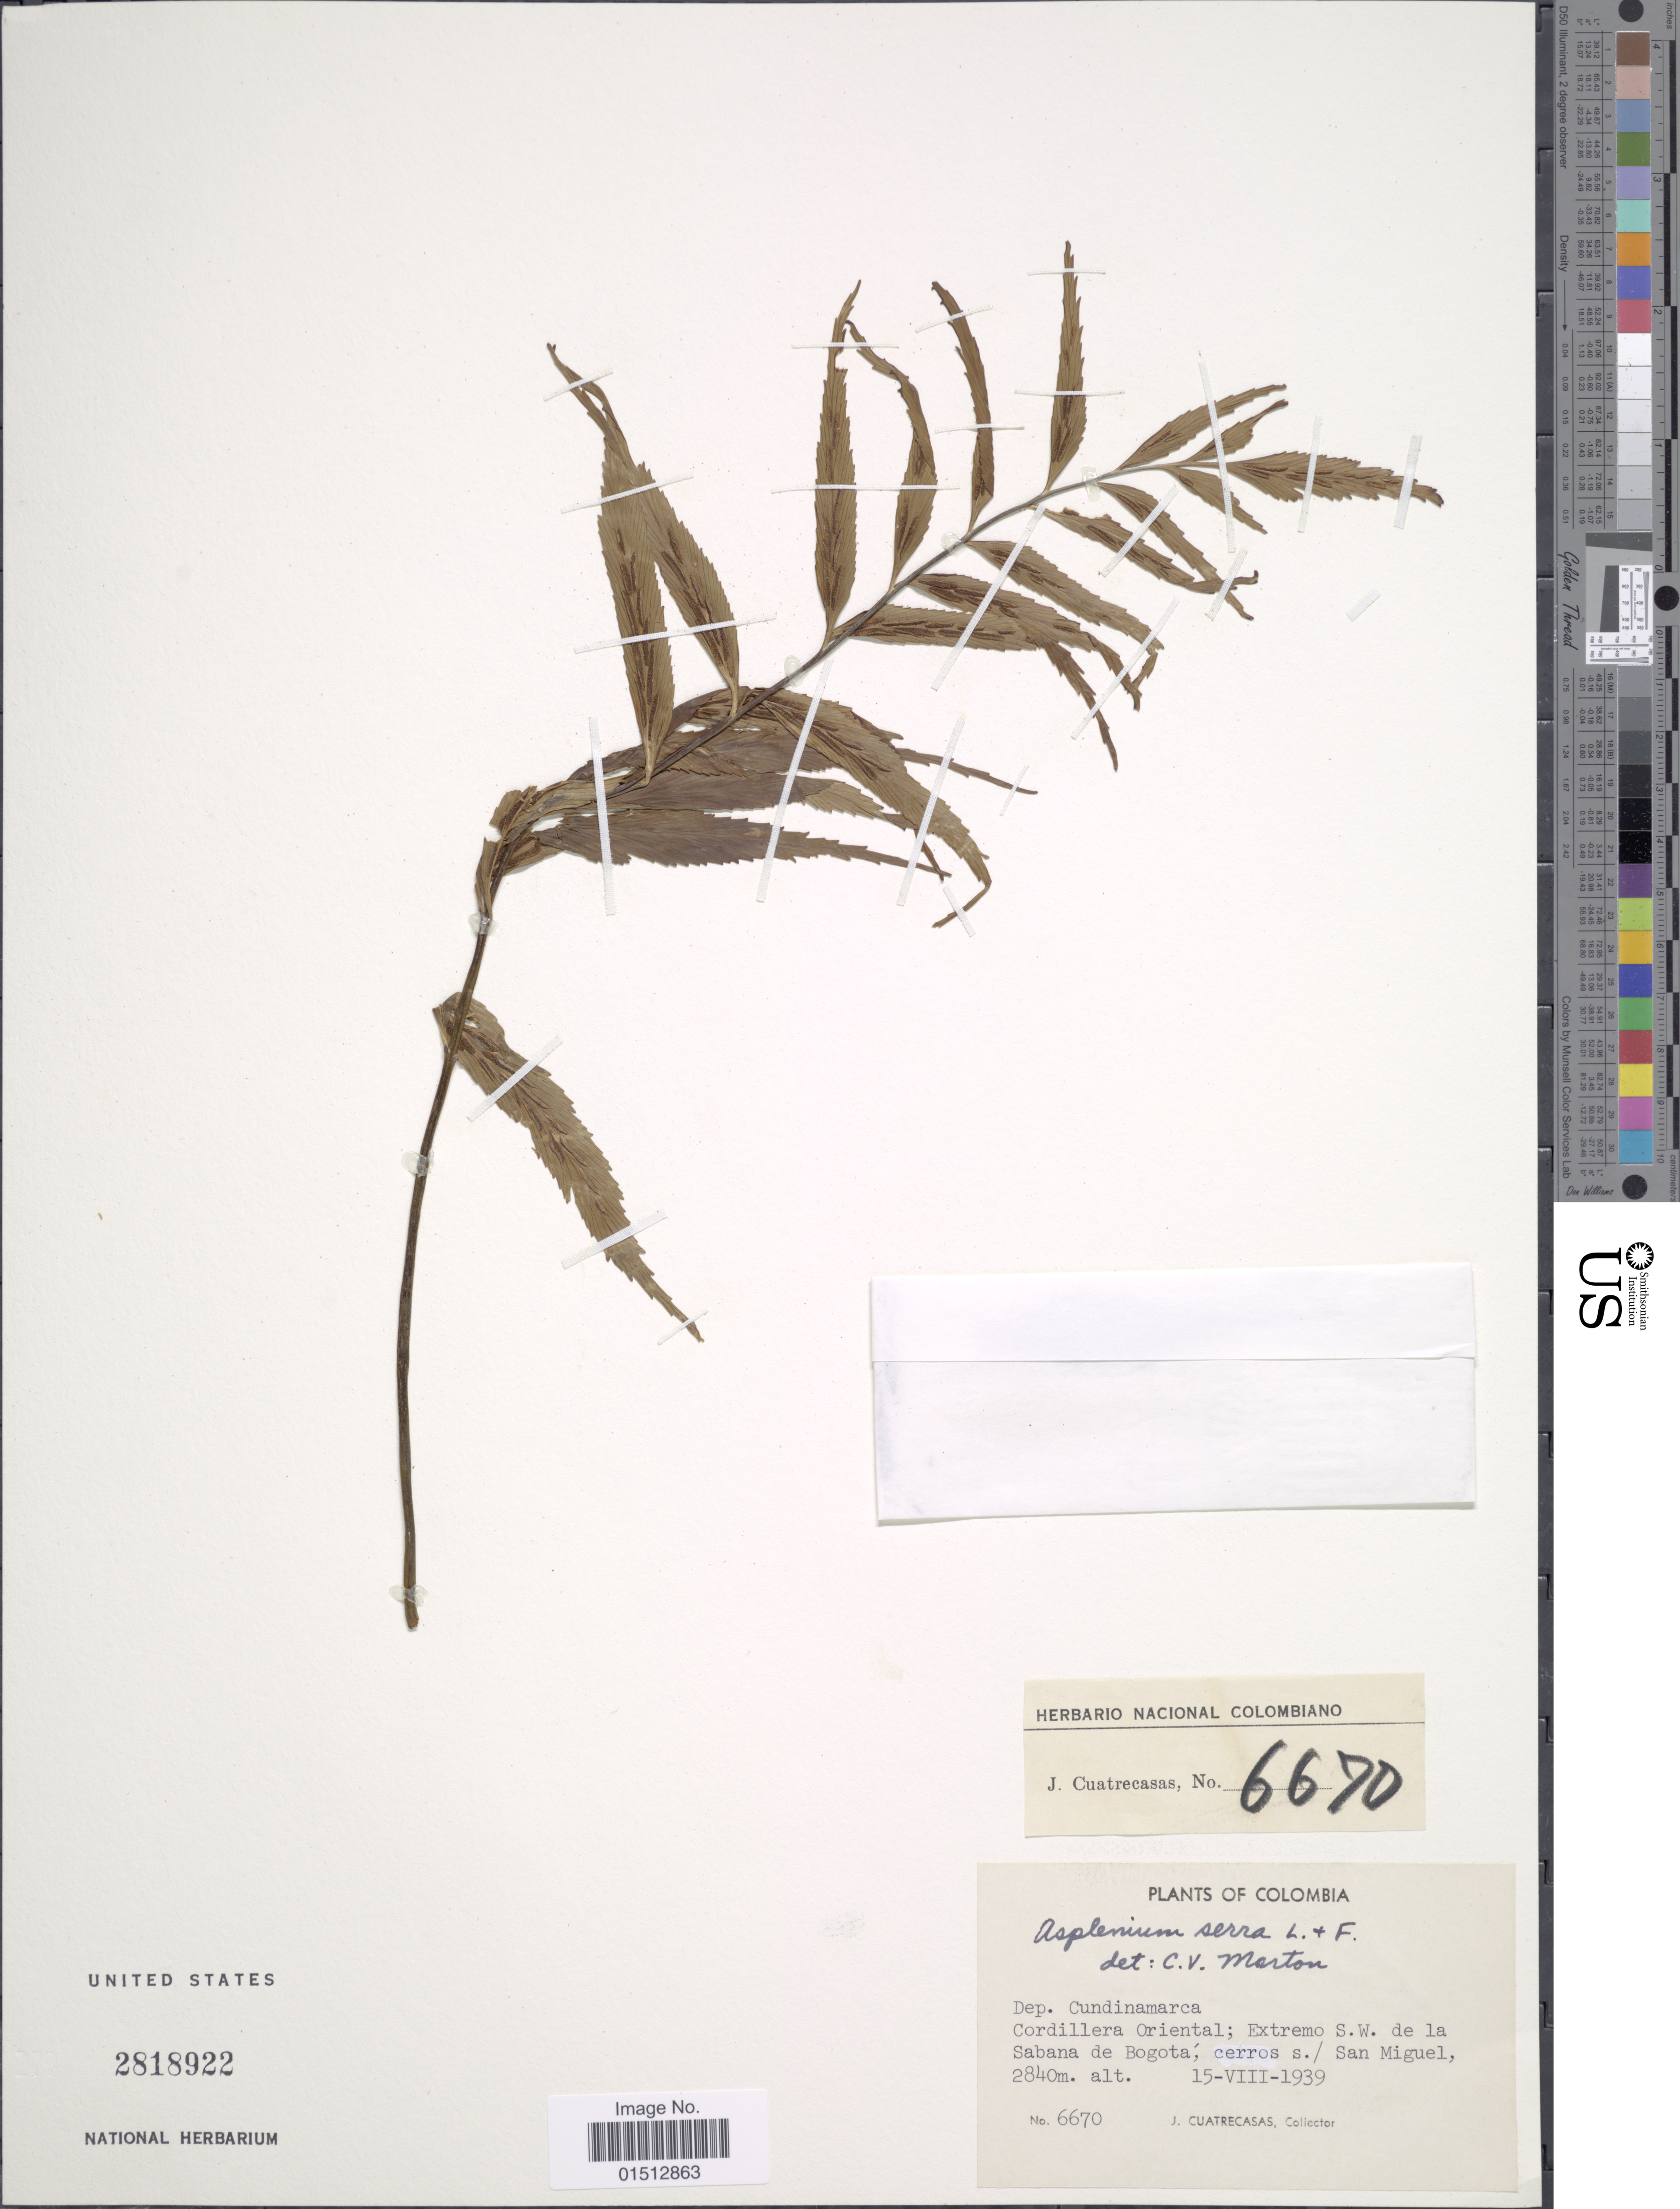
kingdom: Plantae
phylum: Tracheophyta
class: Polypodiopsida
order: Polypodiales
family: Aspleniaceae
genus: Asplenium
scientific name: Asplenium serra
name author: Langsd. & Fisch.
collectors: J. Cuatrecasas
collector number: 6670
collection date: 1939-08-15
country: Colombia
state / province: Cundinamarca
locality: Dep. Cundinamarca. Cordillera Oriental; Extremo S.W. de la Sabana de Bogota, cerros s./ San Miguel.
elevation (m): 2840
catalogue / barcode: US 2818922